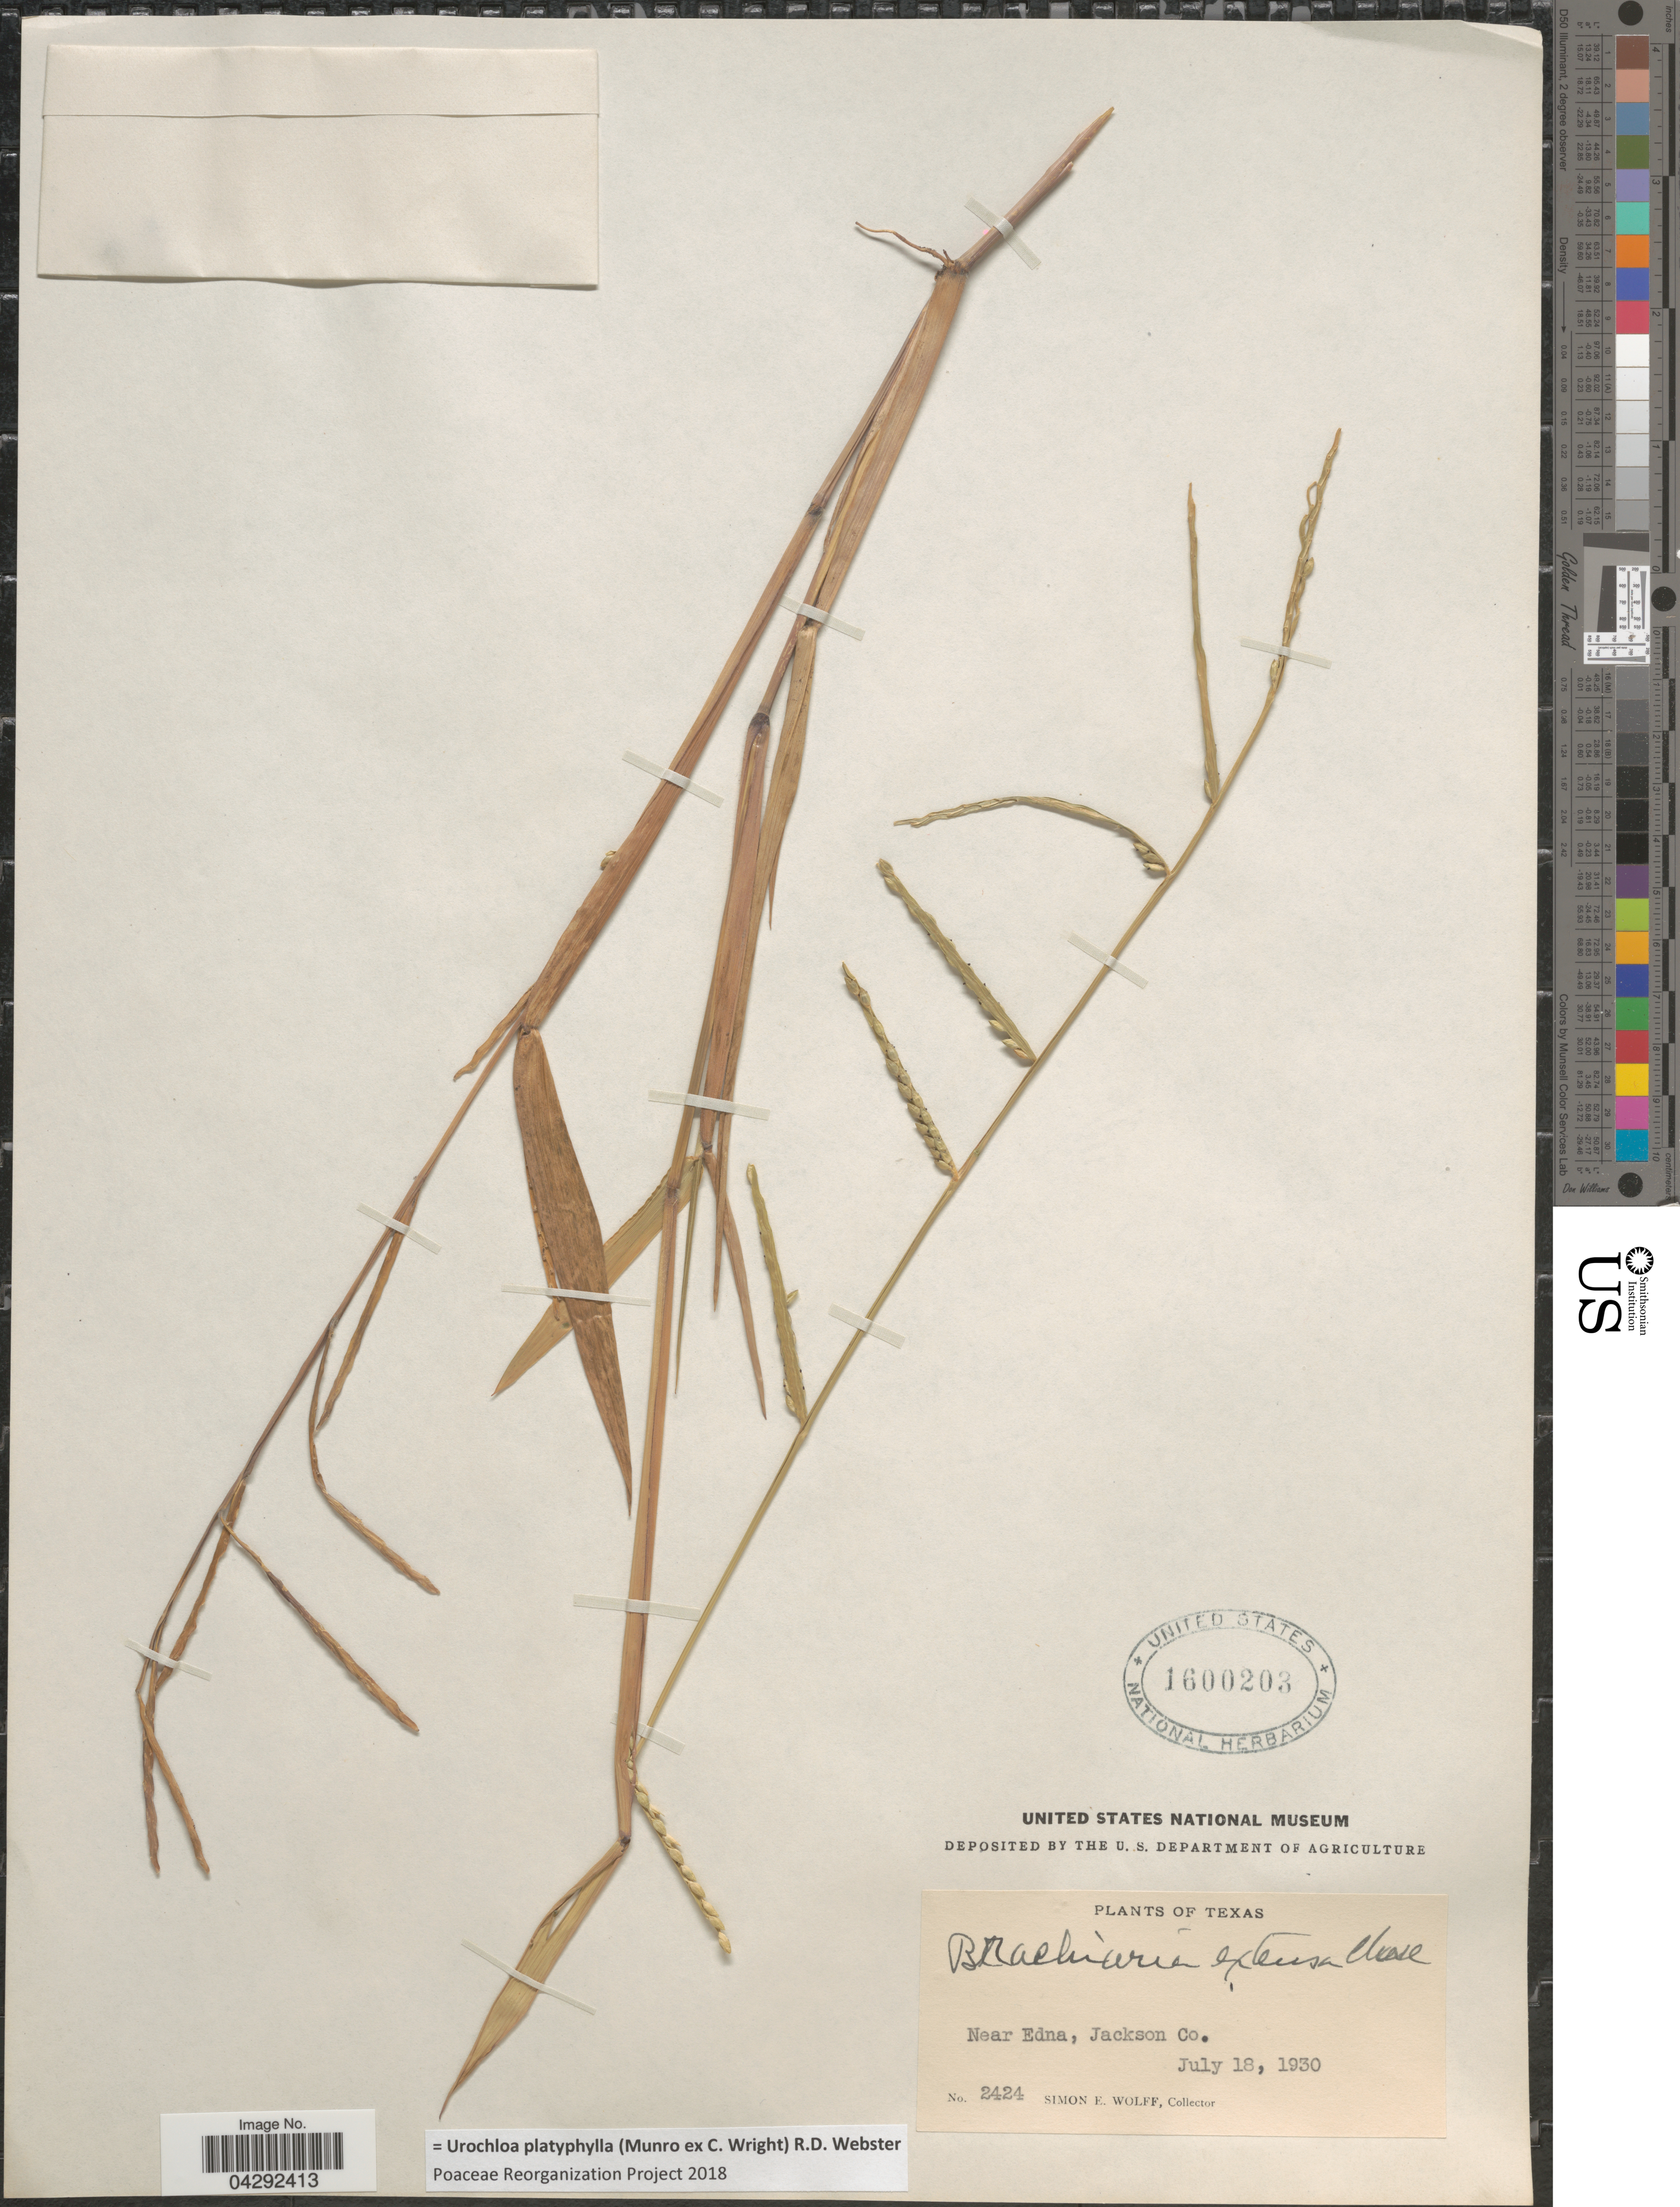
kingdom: Plantae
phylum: Tracheophyta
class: Liliopsida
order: Poales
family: Poaceae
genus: Urochloa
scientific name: Urochloa platyphylla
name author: (Munro ex C. Wright) R.D. Webster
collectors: S. E. Wolff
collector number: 2424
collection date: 1930-07-18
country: United States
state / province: Texas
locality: Near Edna, Jackson Co.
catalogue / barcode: US 1600203